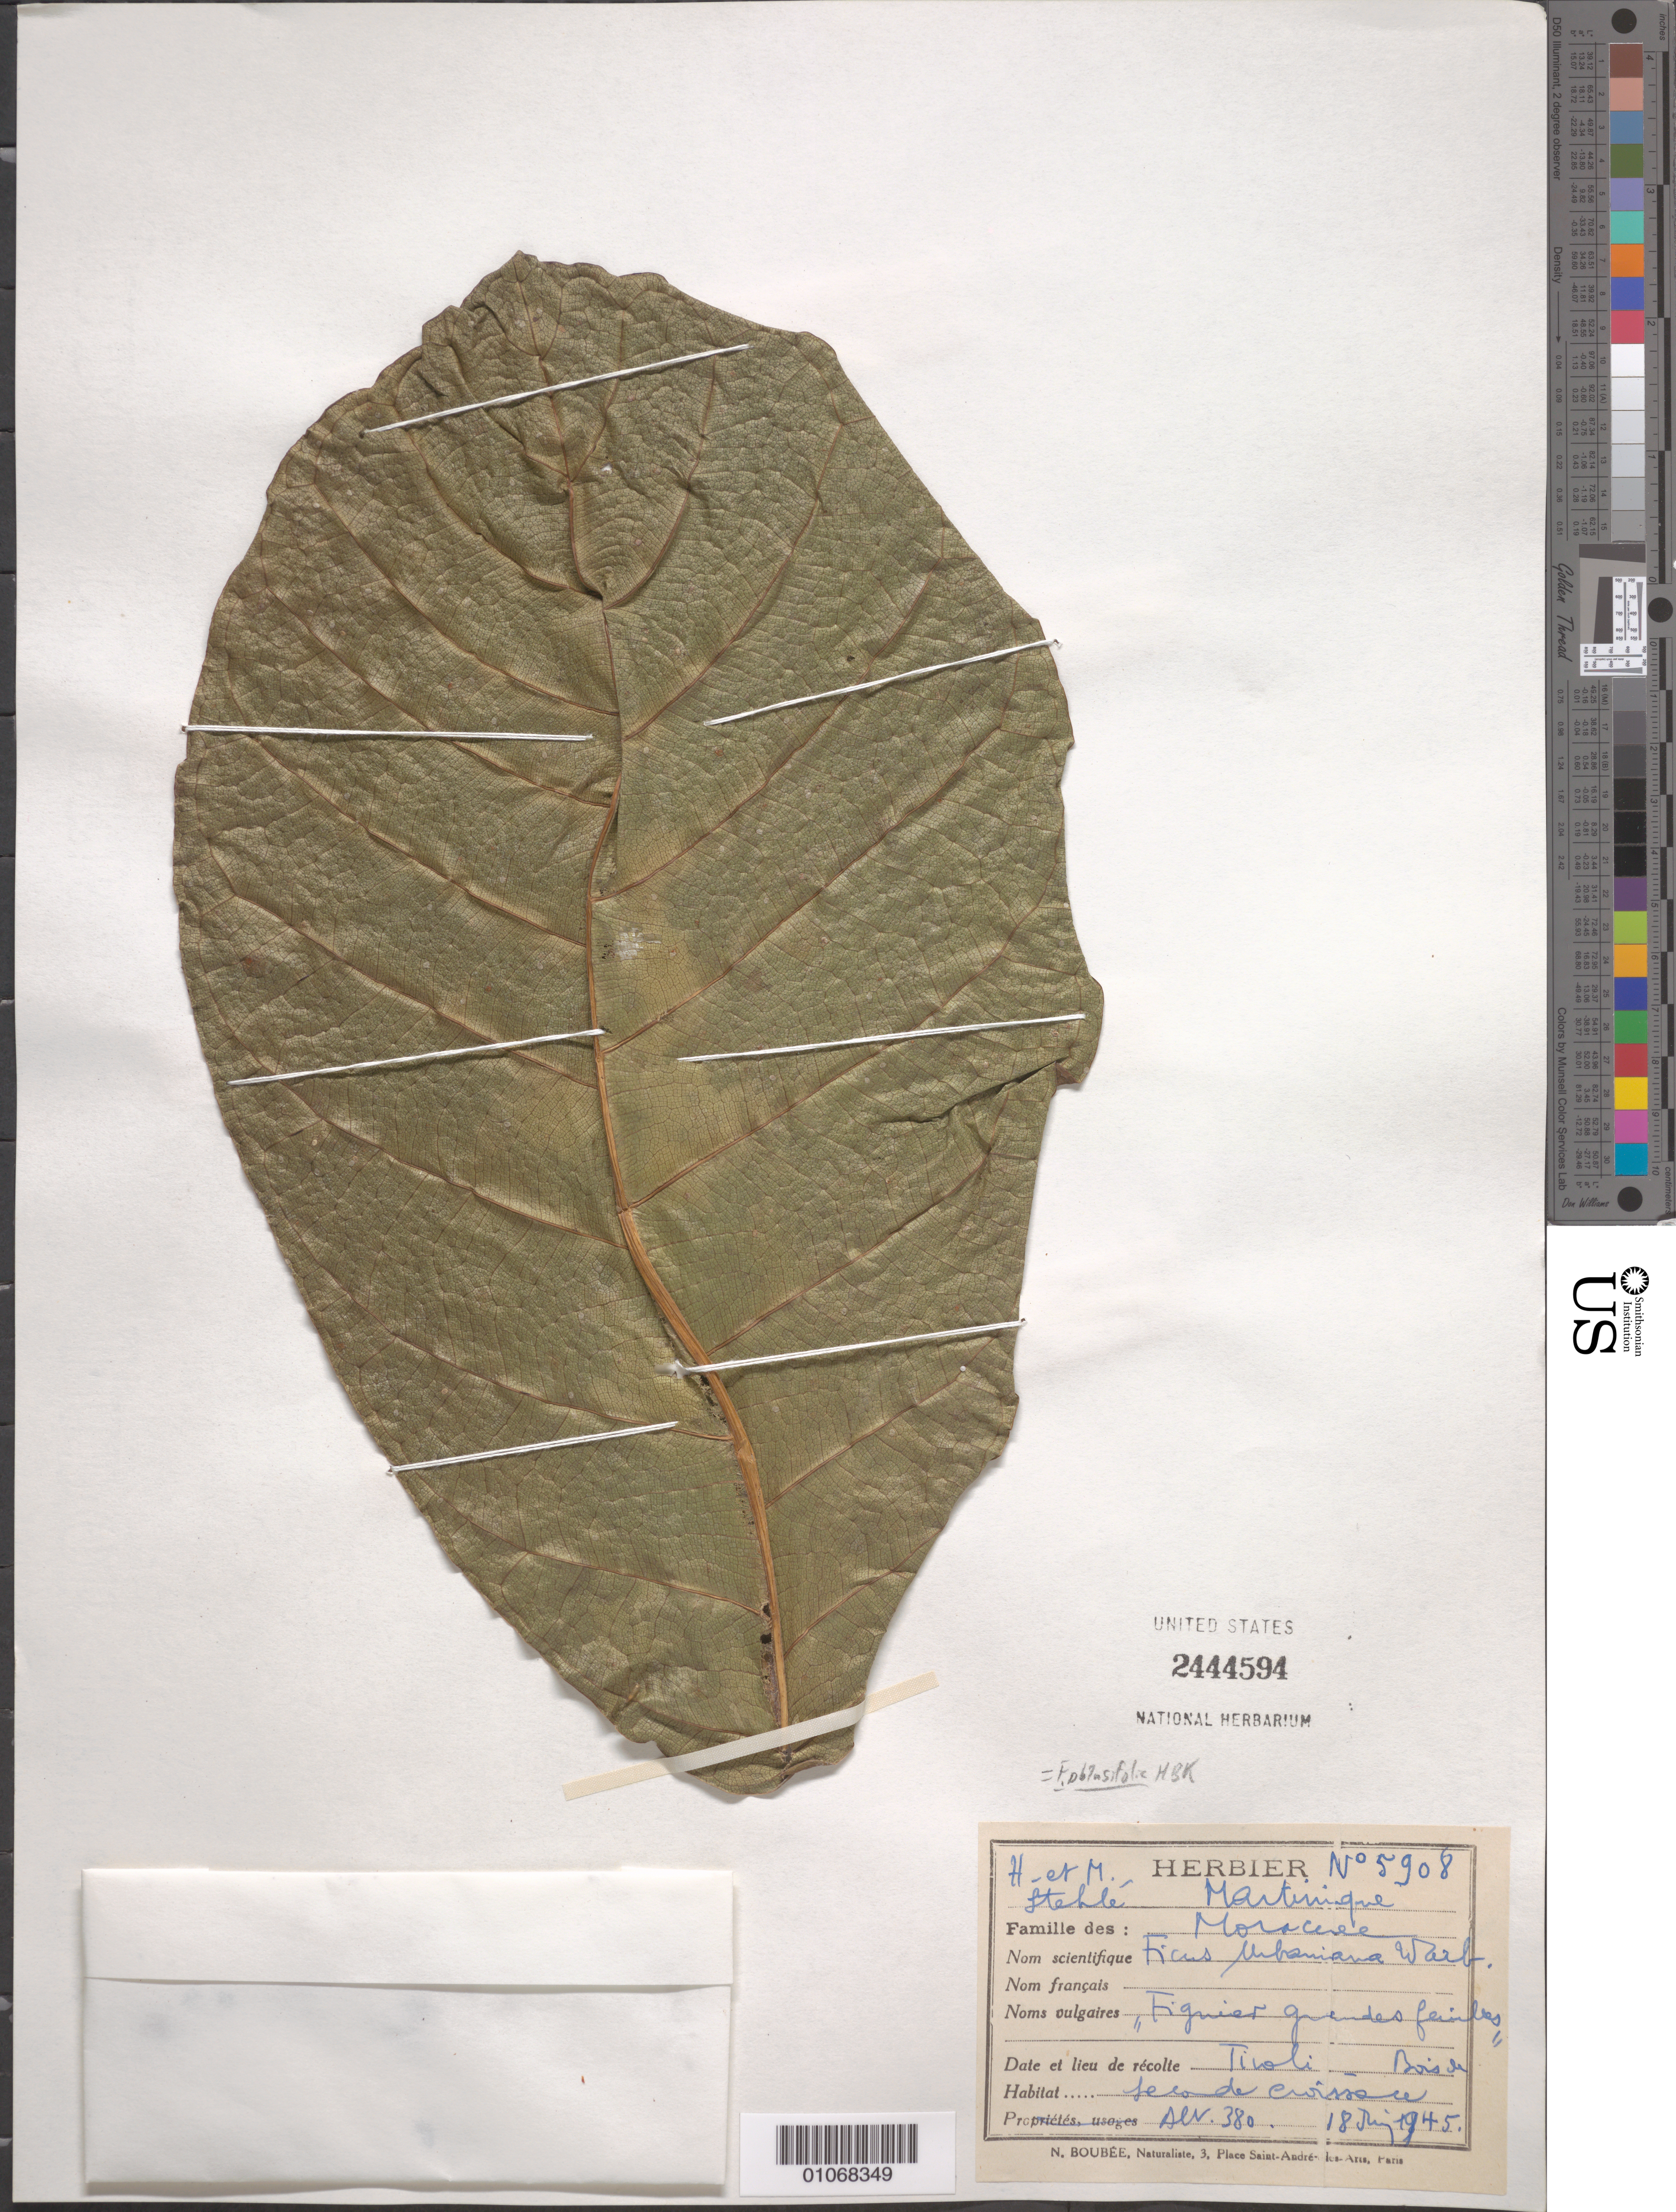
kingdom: Plantae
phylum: Tracheophyta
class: Magnoliopsida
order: Rosales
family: Moraceae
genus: Ficus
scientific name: Ficus obtusifolia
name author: Kunth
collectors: H. Stehlé & M. Stehlé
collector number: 5908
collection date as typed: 18 Jun 1945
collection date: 1945-06-18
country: Martinique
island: Martinique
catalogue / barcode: US 244594